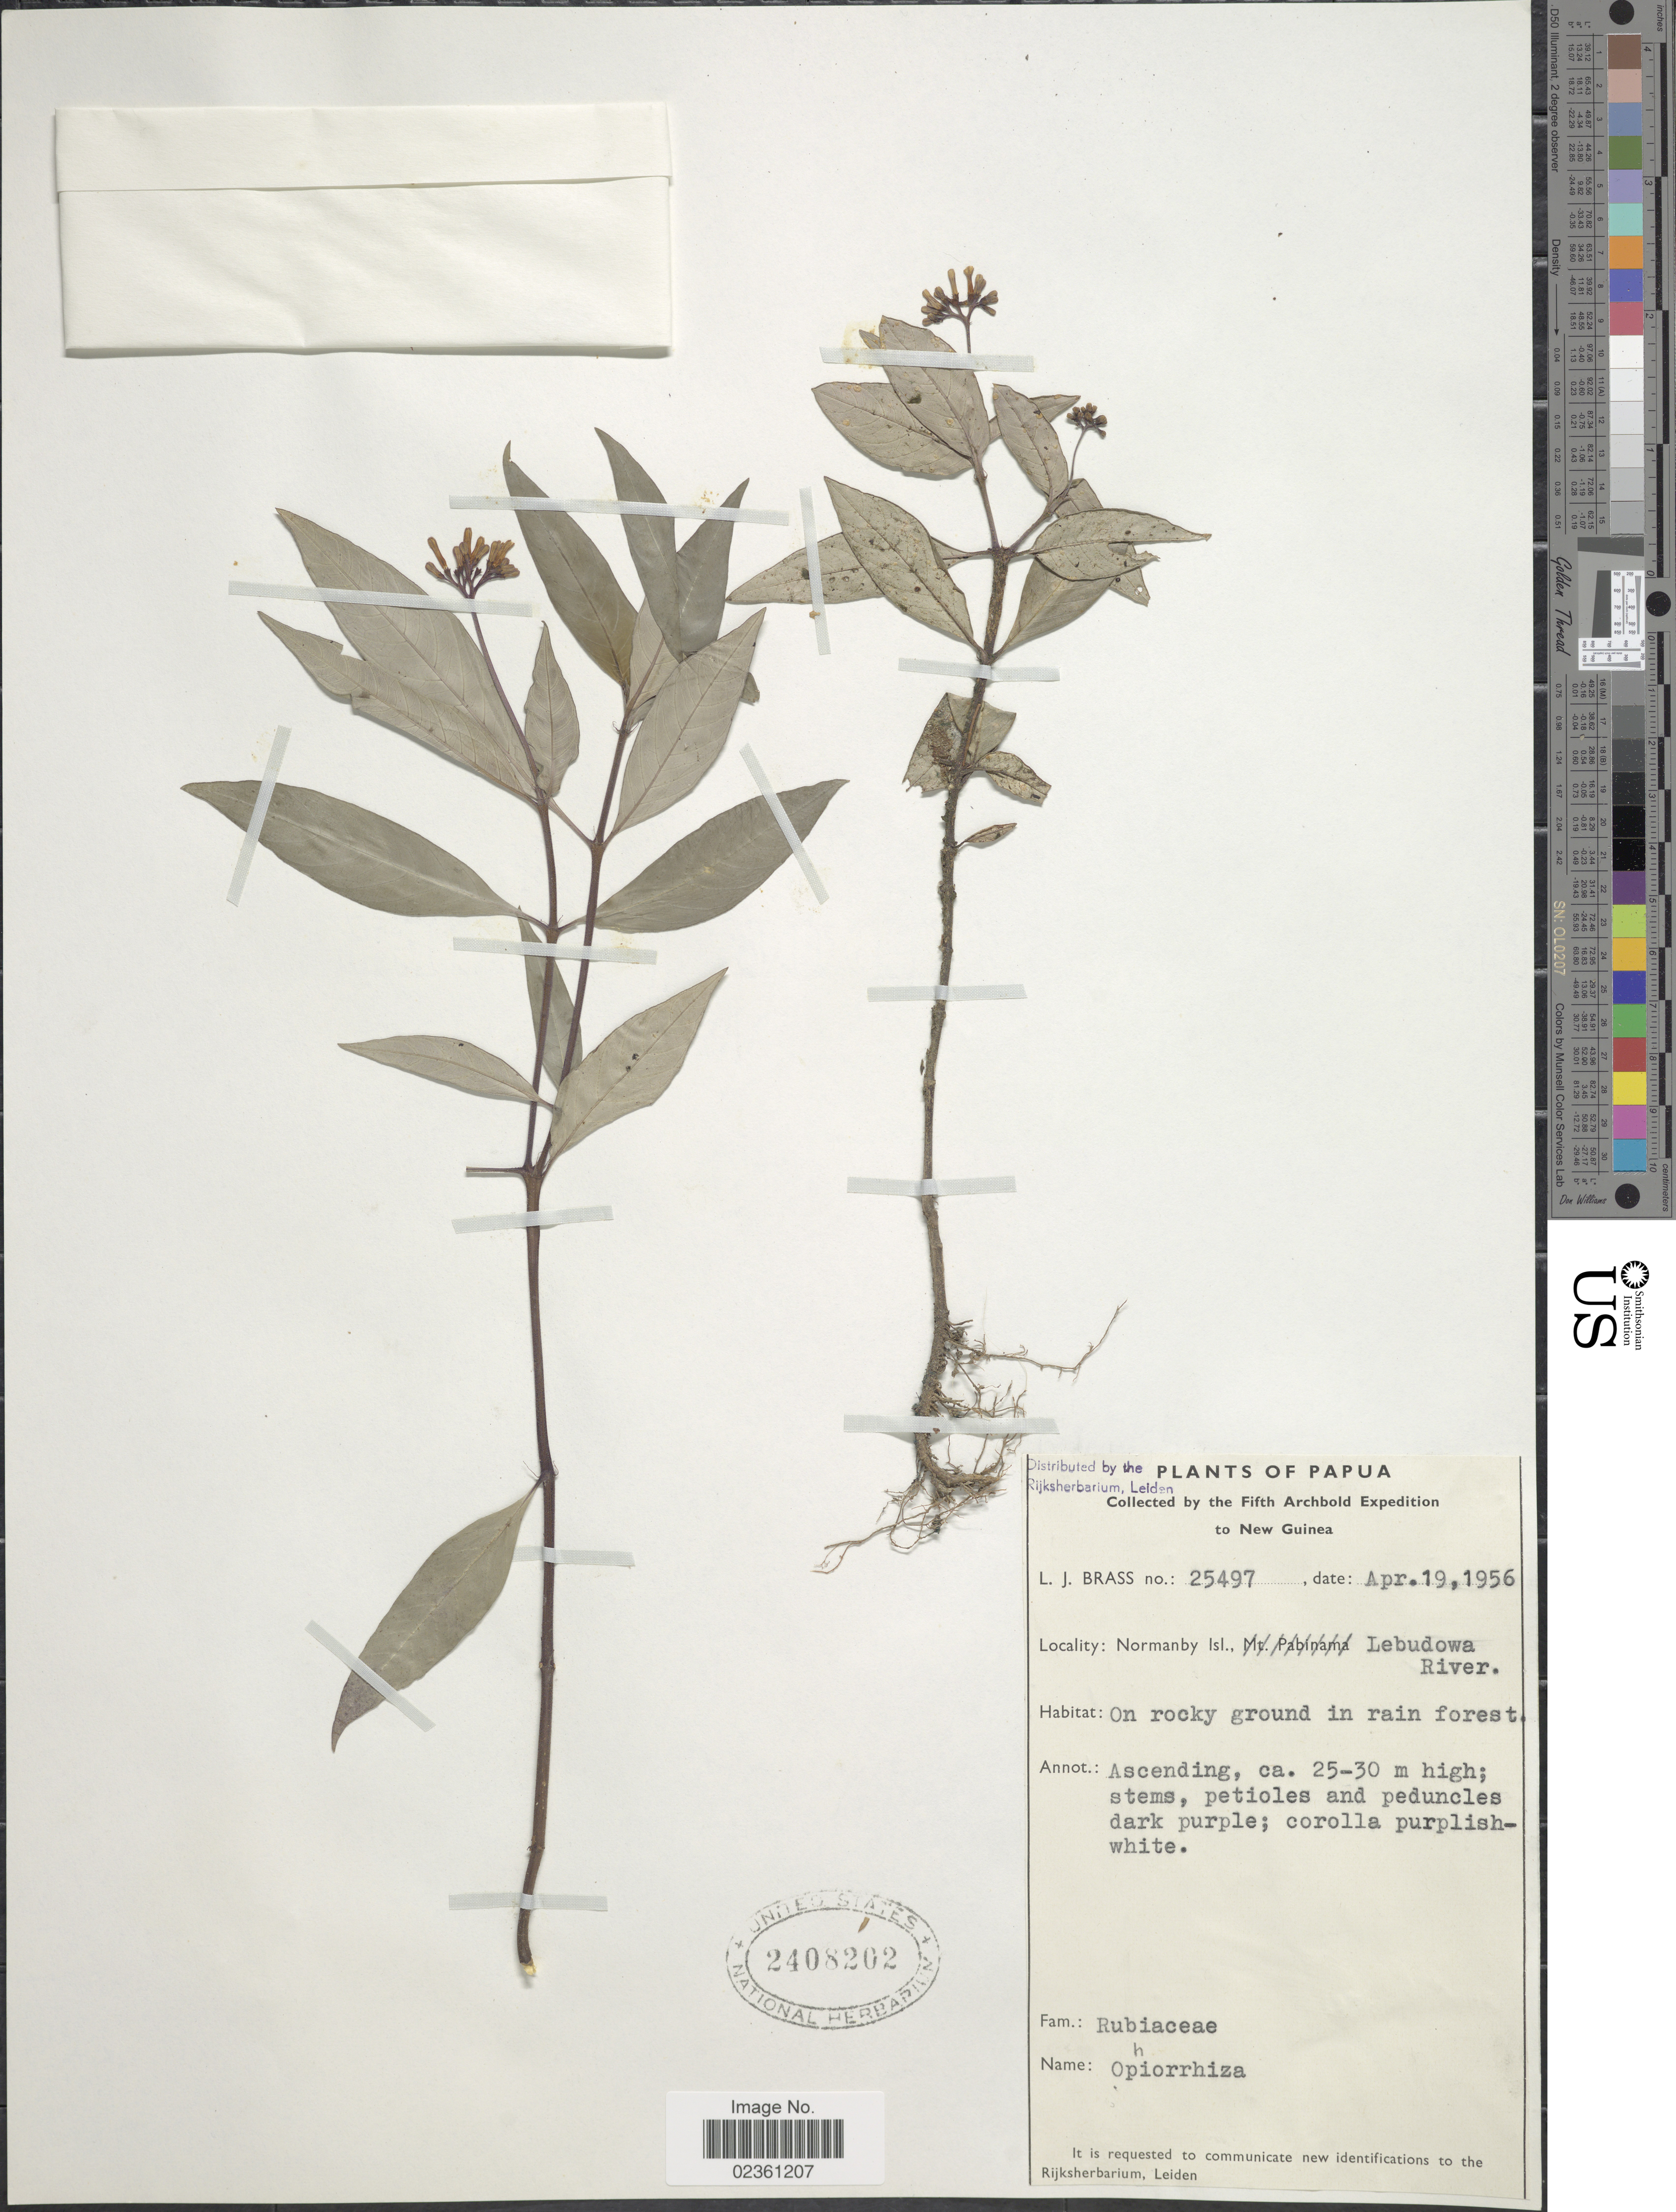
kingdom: Plantae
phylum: Tracheophyta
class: Magnoliopsida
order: Gentianales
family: Rubiaceae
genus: Ophiorrhiza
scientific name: Ophiorrhiza sp.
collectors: L. J. Brass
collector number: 25497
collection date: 1956-04-19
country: Papua New Guinea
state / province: Milne Bay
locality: Normanby Isl., Lebudowa River, On rocky ground in rain forest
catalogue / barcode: US 2408202